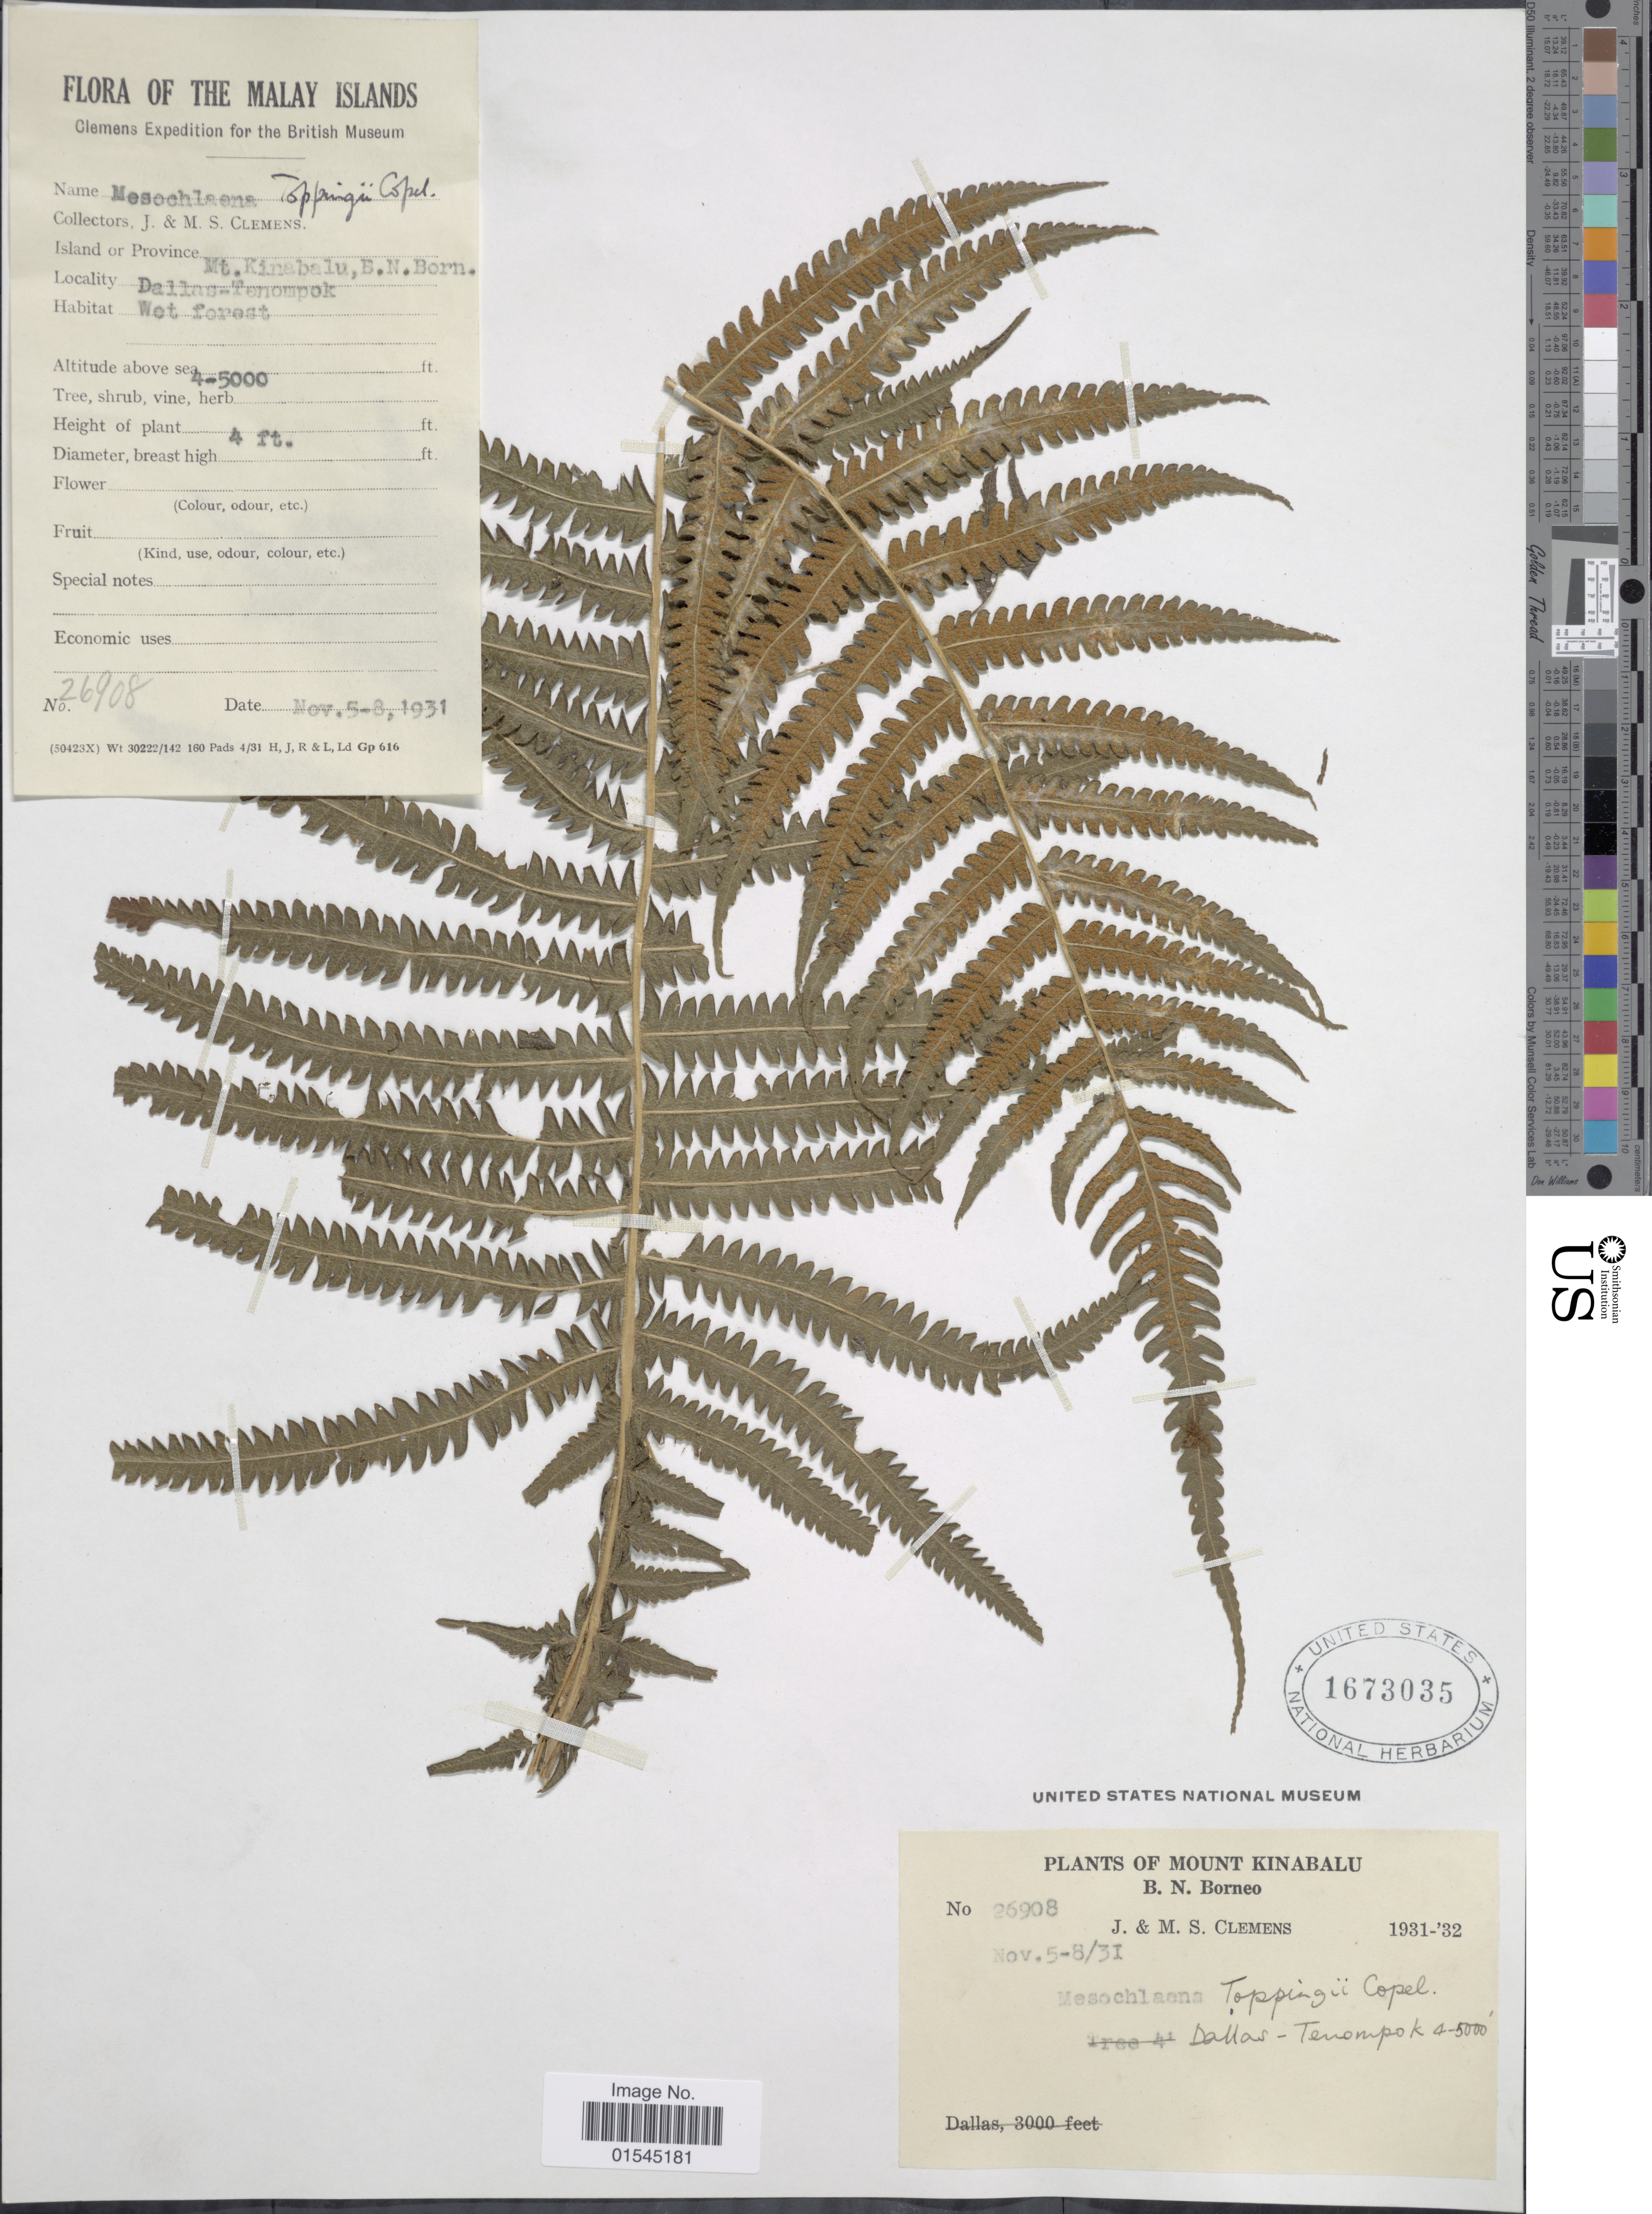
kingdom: Plantae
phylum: Tracheophyta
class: Polypodiopsida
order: Polypodiales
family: Thelypteridaceae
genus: Sphaerostephanos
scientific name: Sphaerostephanos toppingii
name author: C. Chr.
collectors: J. Clemens & M. S. Clemens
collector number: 26908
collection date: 1931/1932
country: Malaysia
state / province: Sabah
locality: Mount Kinabalu. B. N. Borneo. Dallas-Tenompok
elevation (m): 4000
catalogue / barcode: US 1673035